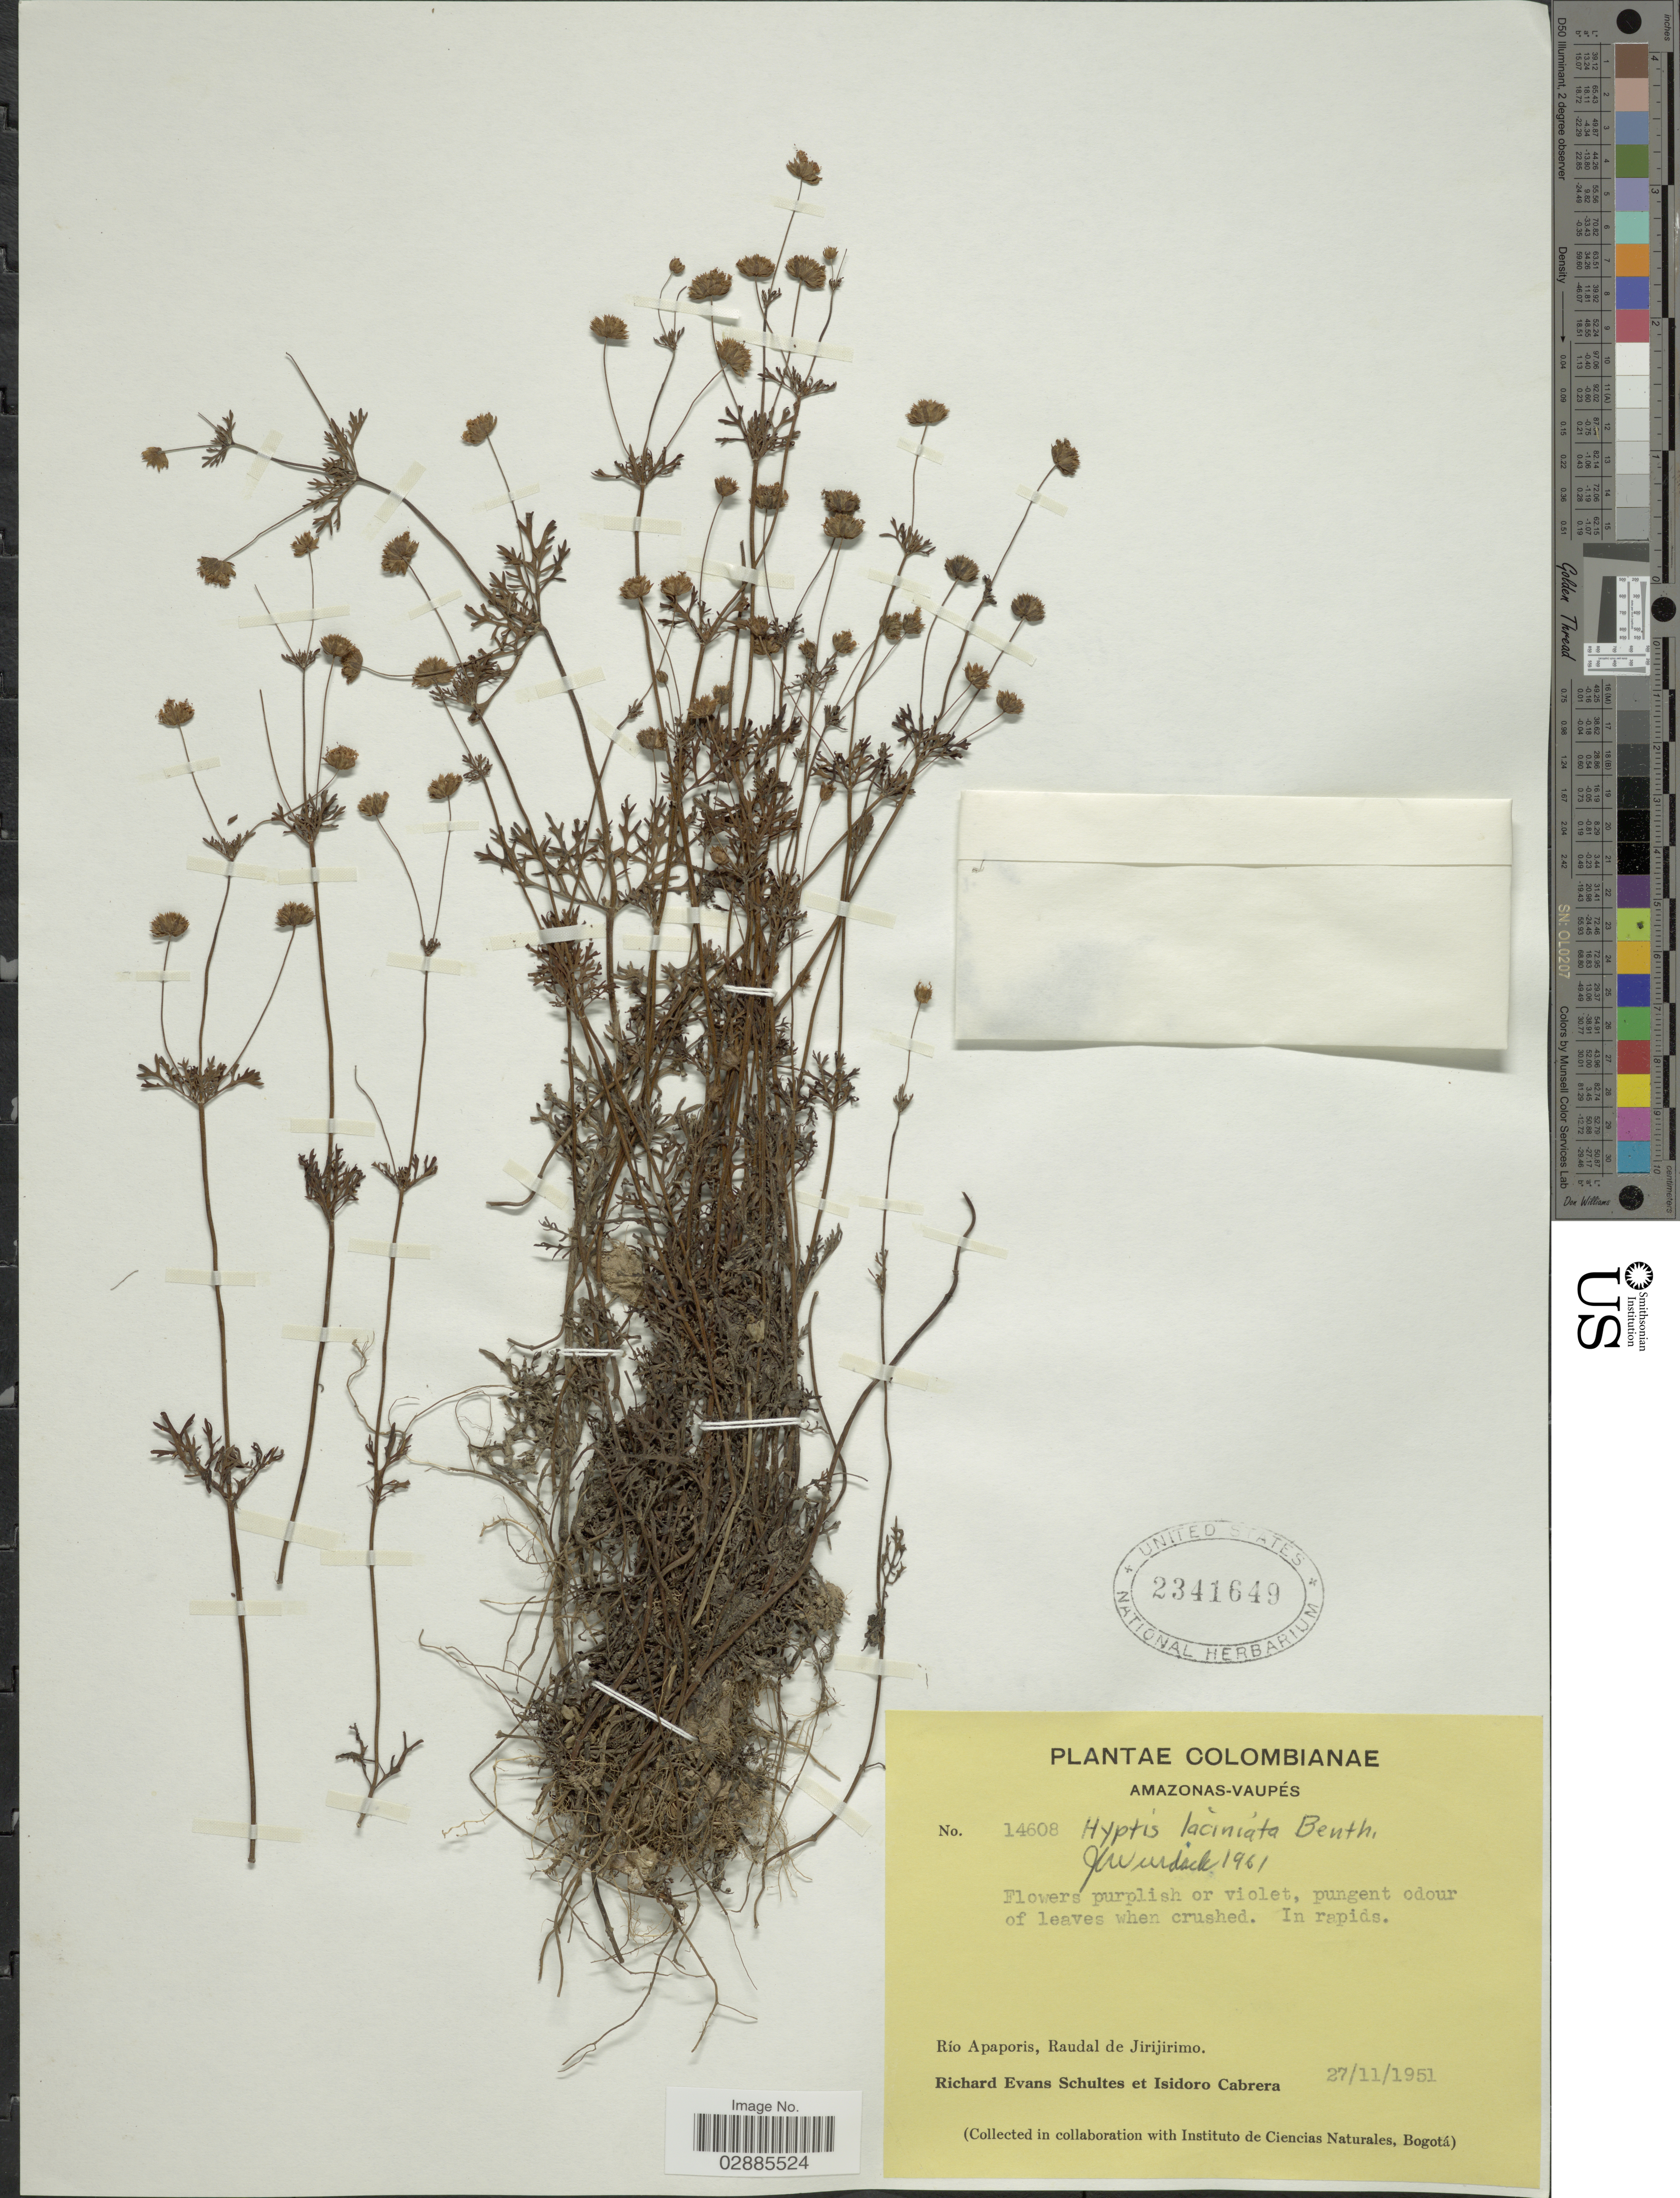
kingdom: Plantae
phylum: Tracheophyta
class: Magnoliopsida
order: Lamiales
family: Lamiaceae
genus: Hyptis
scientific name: Hyptis laciniata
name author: Benth.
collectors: R. E. Schultes & I. Cabrera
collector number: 14608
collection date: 1951-11-27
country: Colombia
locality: Amazonas-Vaupés. Río Apaporis, Raudal de Jirijirimo.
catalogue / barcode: US 2341649